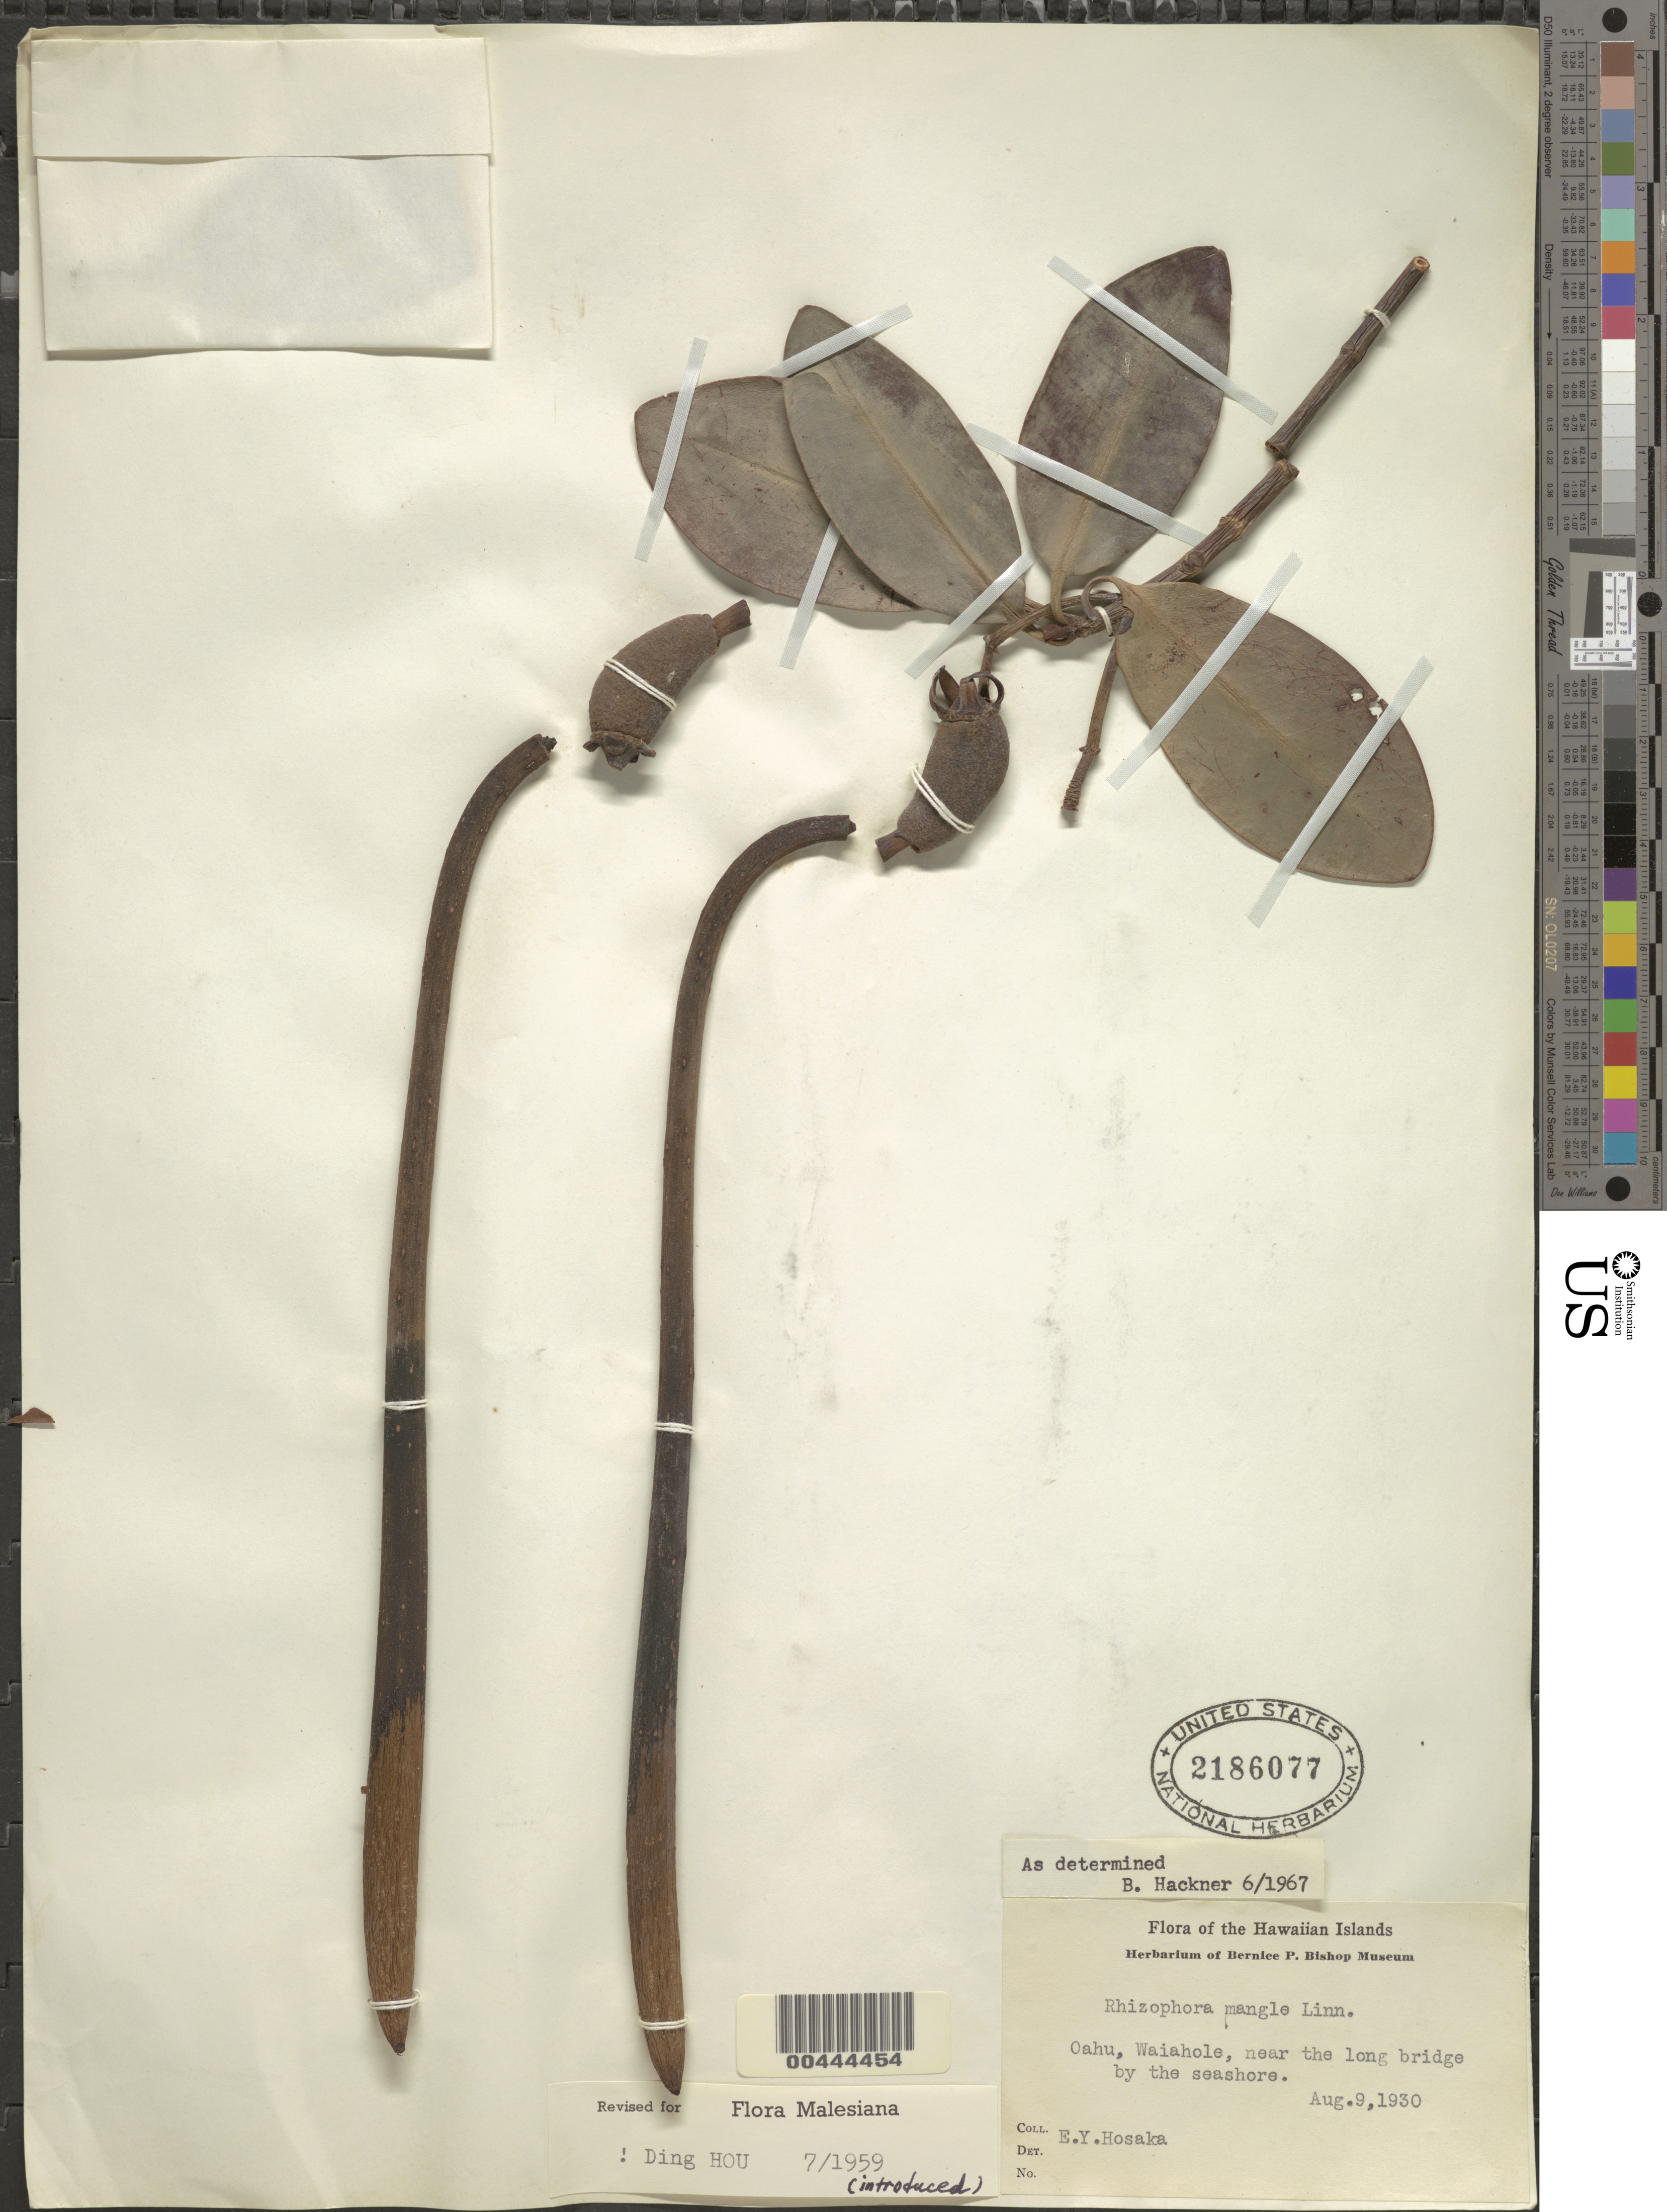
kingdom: Plantae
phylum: Tracheophyta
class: Magnoliopsida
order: Malpighiales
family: Rhizophoraceae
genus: Rhizophora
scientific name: Rhizophora mangle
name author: L.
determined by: Hou, D.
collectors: E. Y. Hosaka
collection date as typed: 9 Aug 1930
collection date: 1930-08-09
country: United States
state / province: Hawaii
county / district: Honolulu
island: Oahu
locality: Waiahole, near the long bridge by the seashore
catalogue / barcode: US 2186077